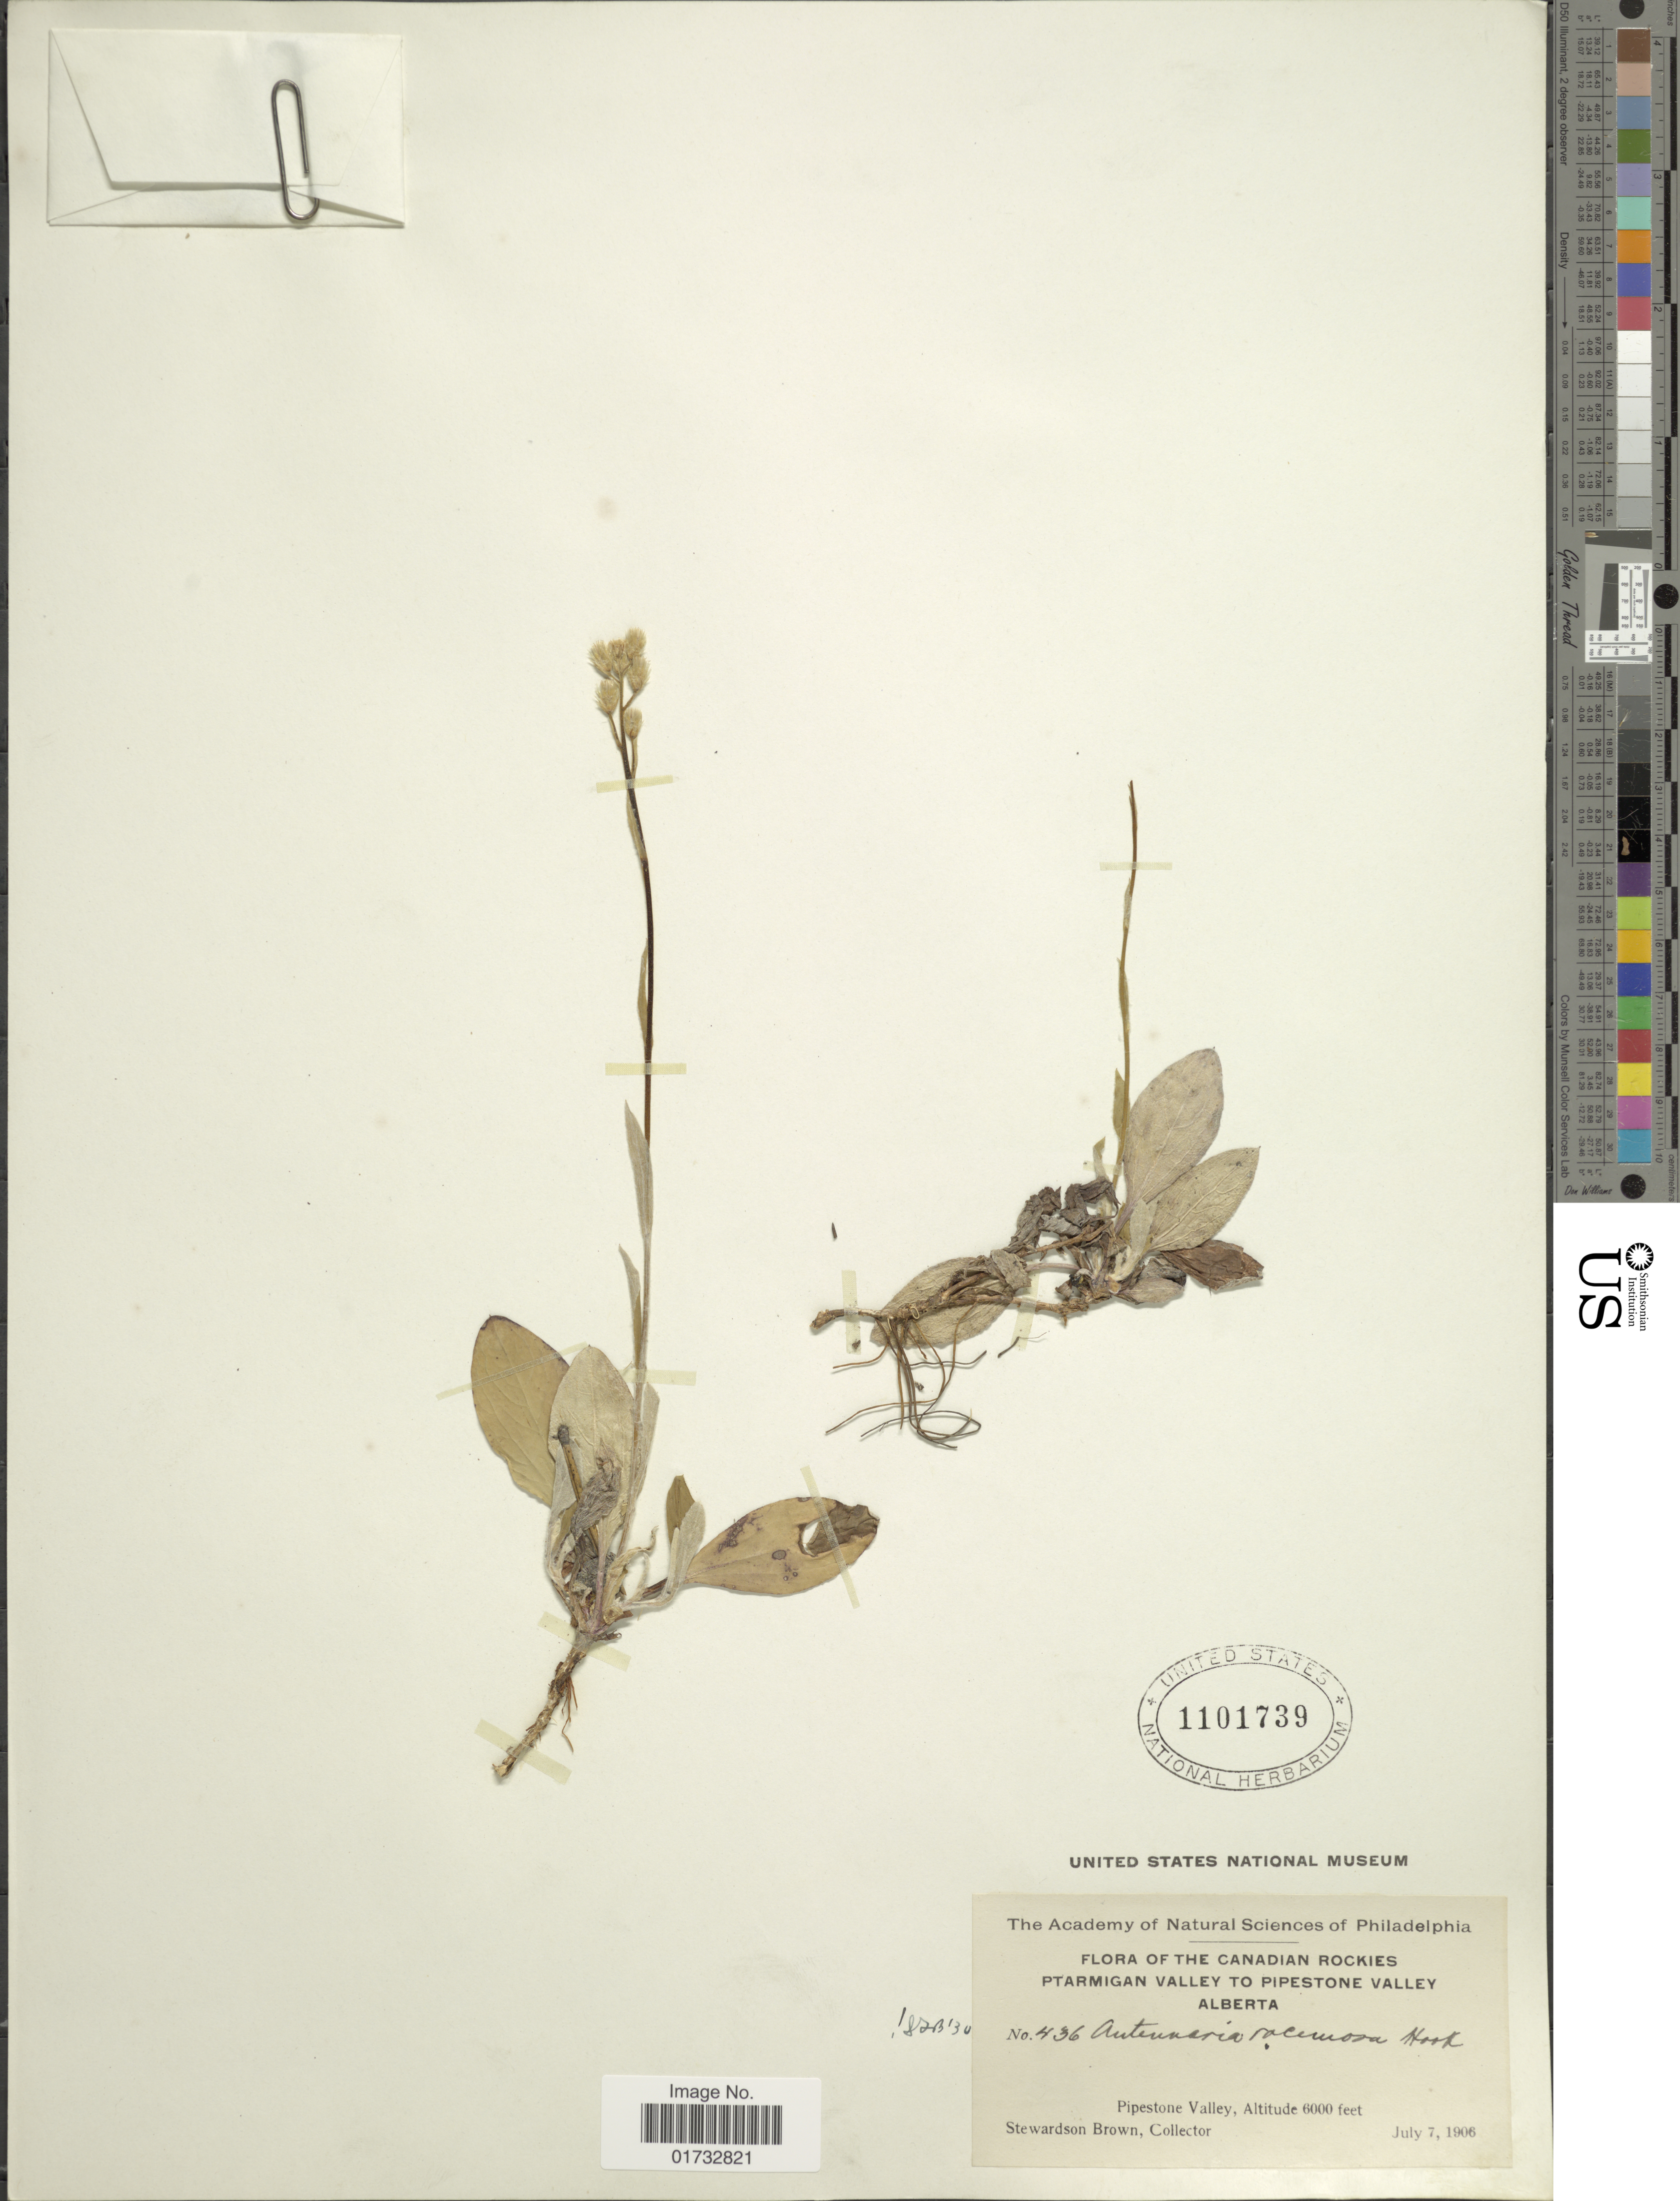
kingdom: Plantae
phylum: Tracheophyta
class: Magnoliopsida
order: Asterales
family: Asteraceae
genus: Antennaria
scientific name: Antennaria racemosa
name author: Hook.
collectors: S. Brown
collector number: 436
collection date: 1906-07-07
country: Canada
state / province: Alberta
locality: Canadian Rockies. Pipestone Valley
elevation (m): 1829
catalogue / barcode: US 1101739